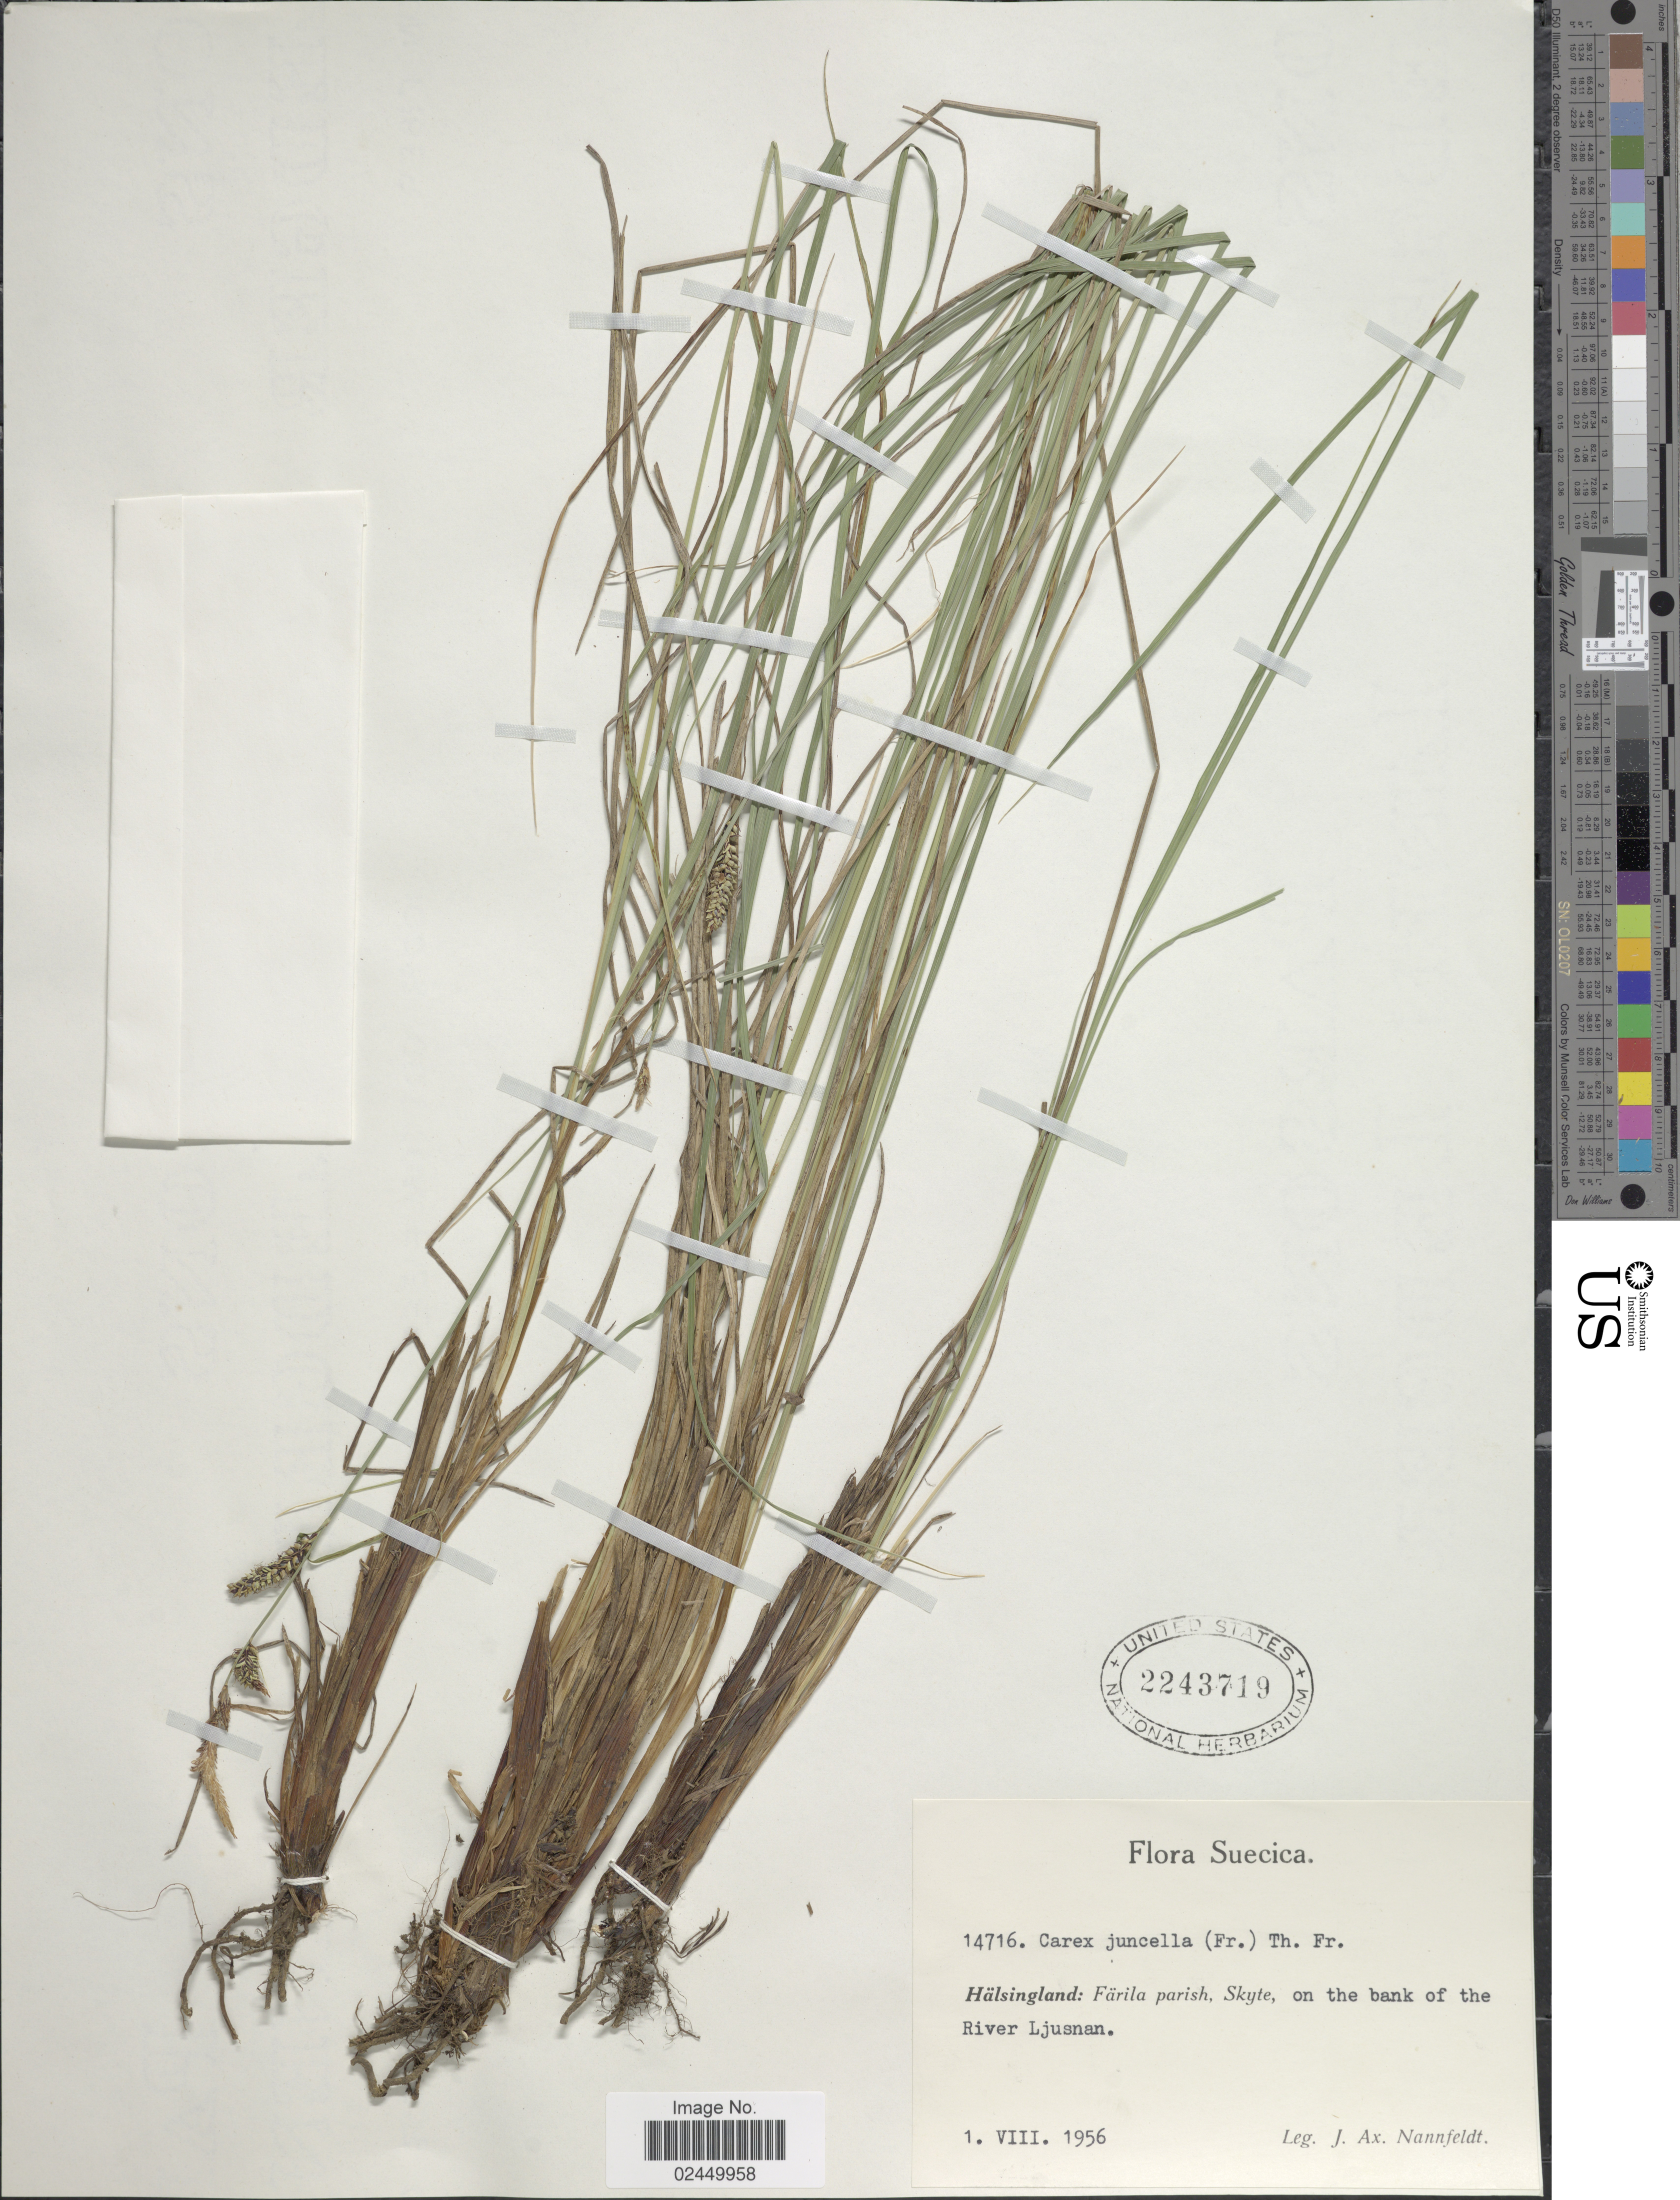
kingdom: Plantae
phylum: Tracheophyta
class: Liliopsida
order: Poales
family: Cyperaceae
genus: Carex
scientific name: Carex juncella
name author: (Fr.) Th. Fr.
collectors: J. Nannfeldt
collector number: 14716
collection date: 1956-08-01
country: Sweden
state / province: Gavleborg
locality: Suecica. Halsingland: Farila parish, Skyte, on the bank of the River Ljusnan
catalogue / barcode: US 2243719